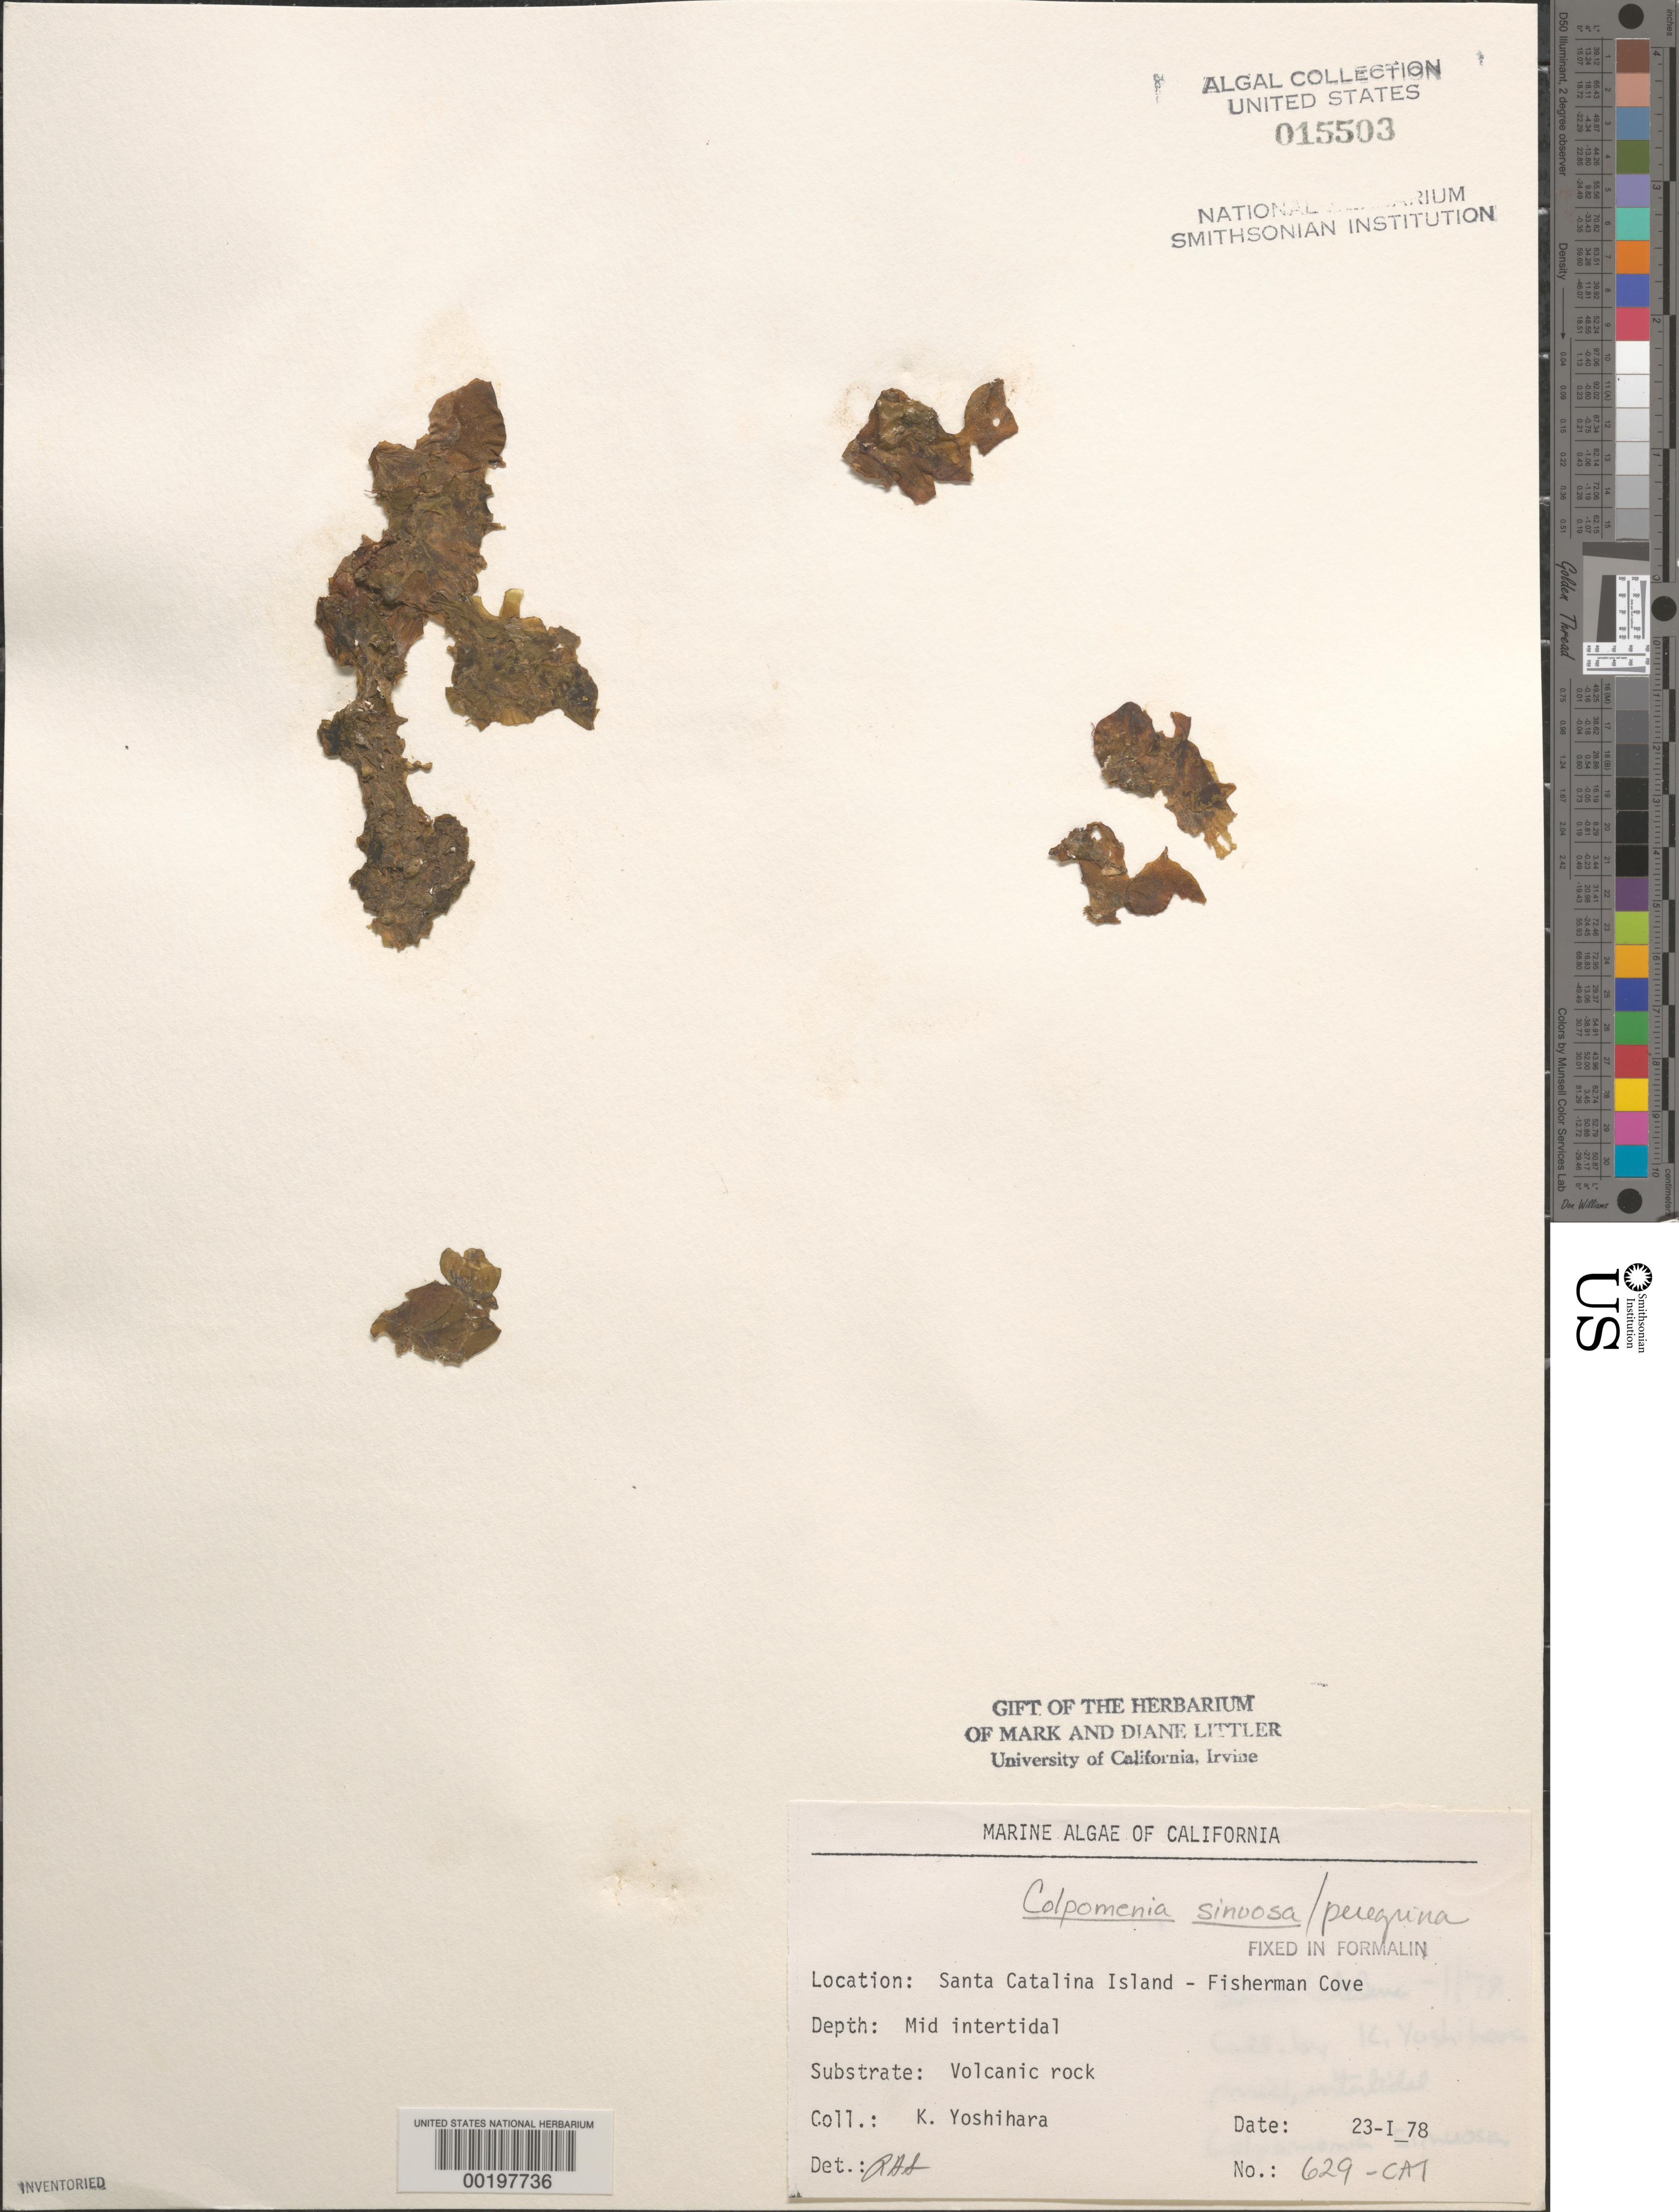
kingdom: Chromista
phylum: Ochrophyta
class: Phaeophyceae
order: Scytosiphonales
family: Scytosiphonaceae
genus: Colpomenia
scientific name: Colpomenia sinuosa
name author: (K. Mert. ex Roth) Derbes & Solier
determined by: Sims, Robert H.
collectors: K. Yoshihara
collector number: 629-cat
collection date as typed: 23 Jan 1978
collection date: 1978-01-23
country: United States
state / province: California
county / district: Los Angeles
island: Santa Catalina Island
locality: Fisherman Cove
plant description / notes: BLM-SOCALBIGHT Rocky Intertidal Survey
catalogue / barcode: US 15503